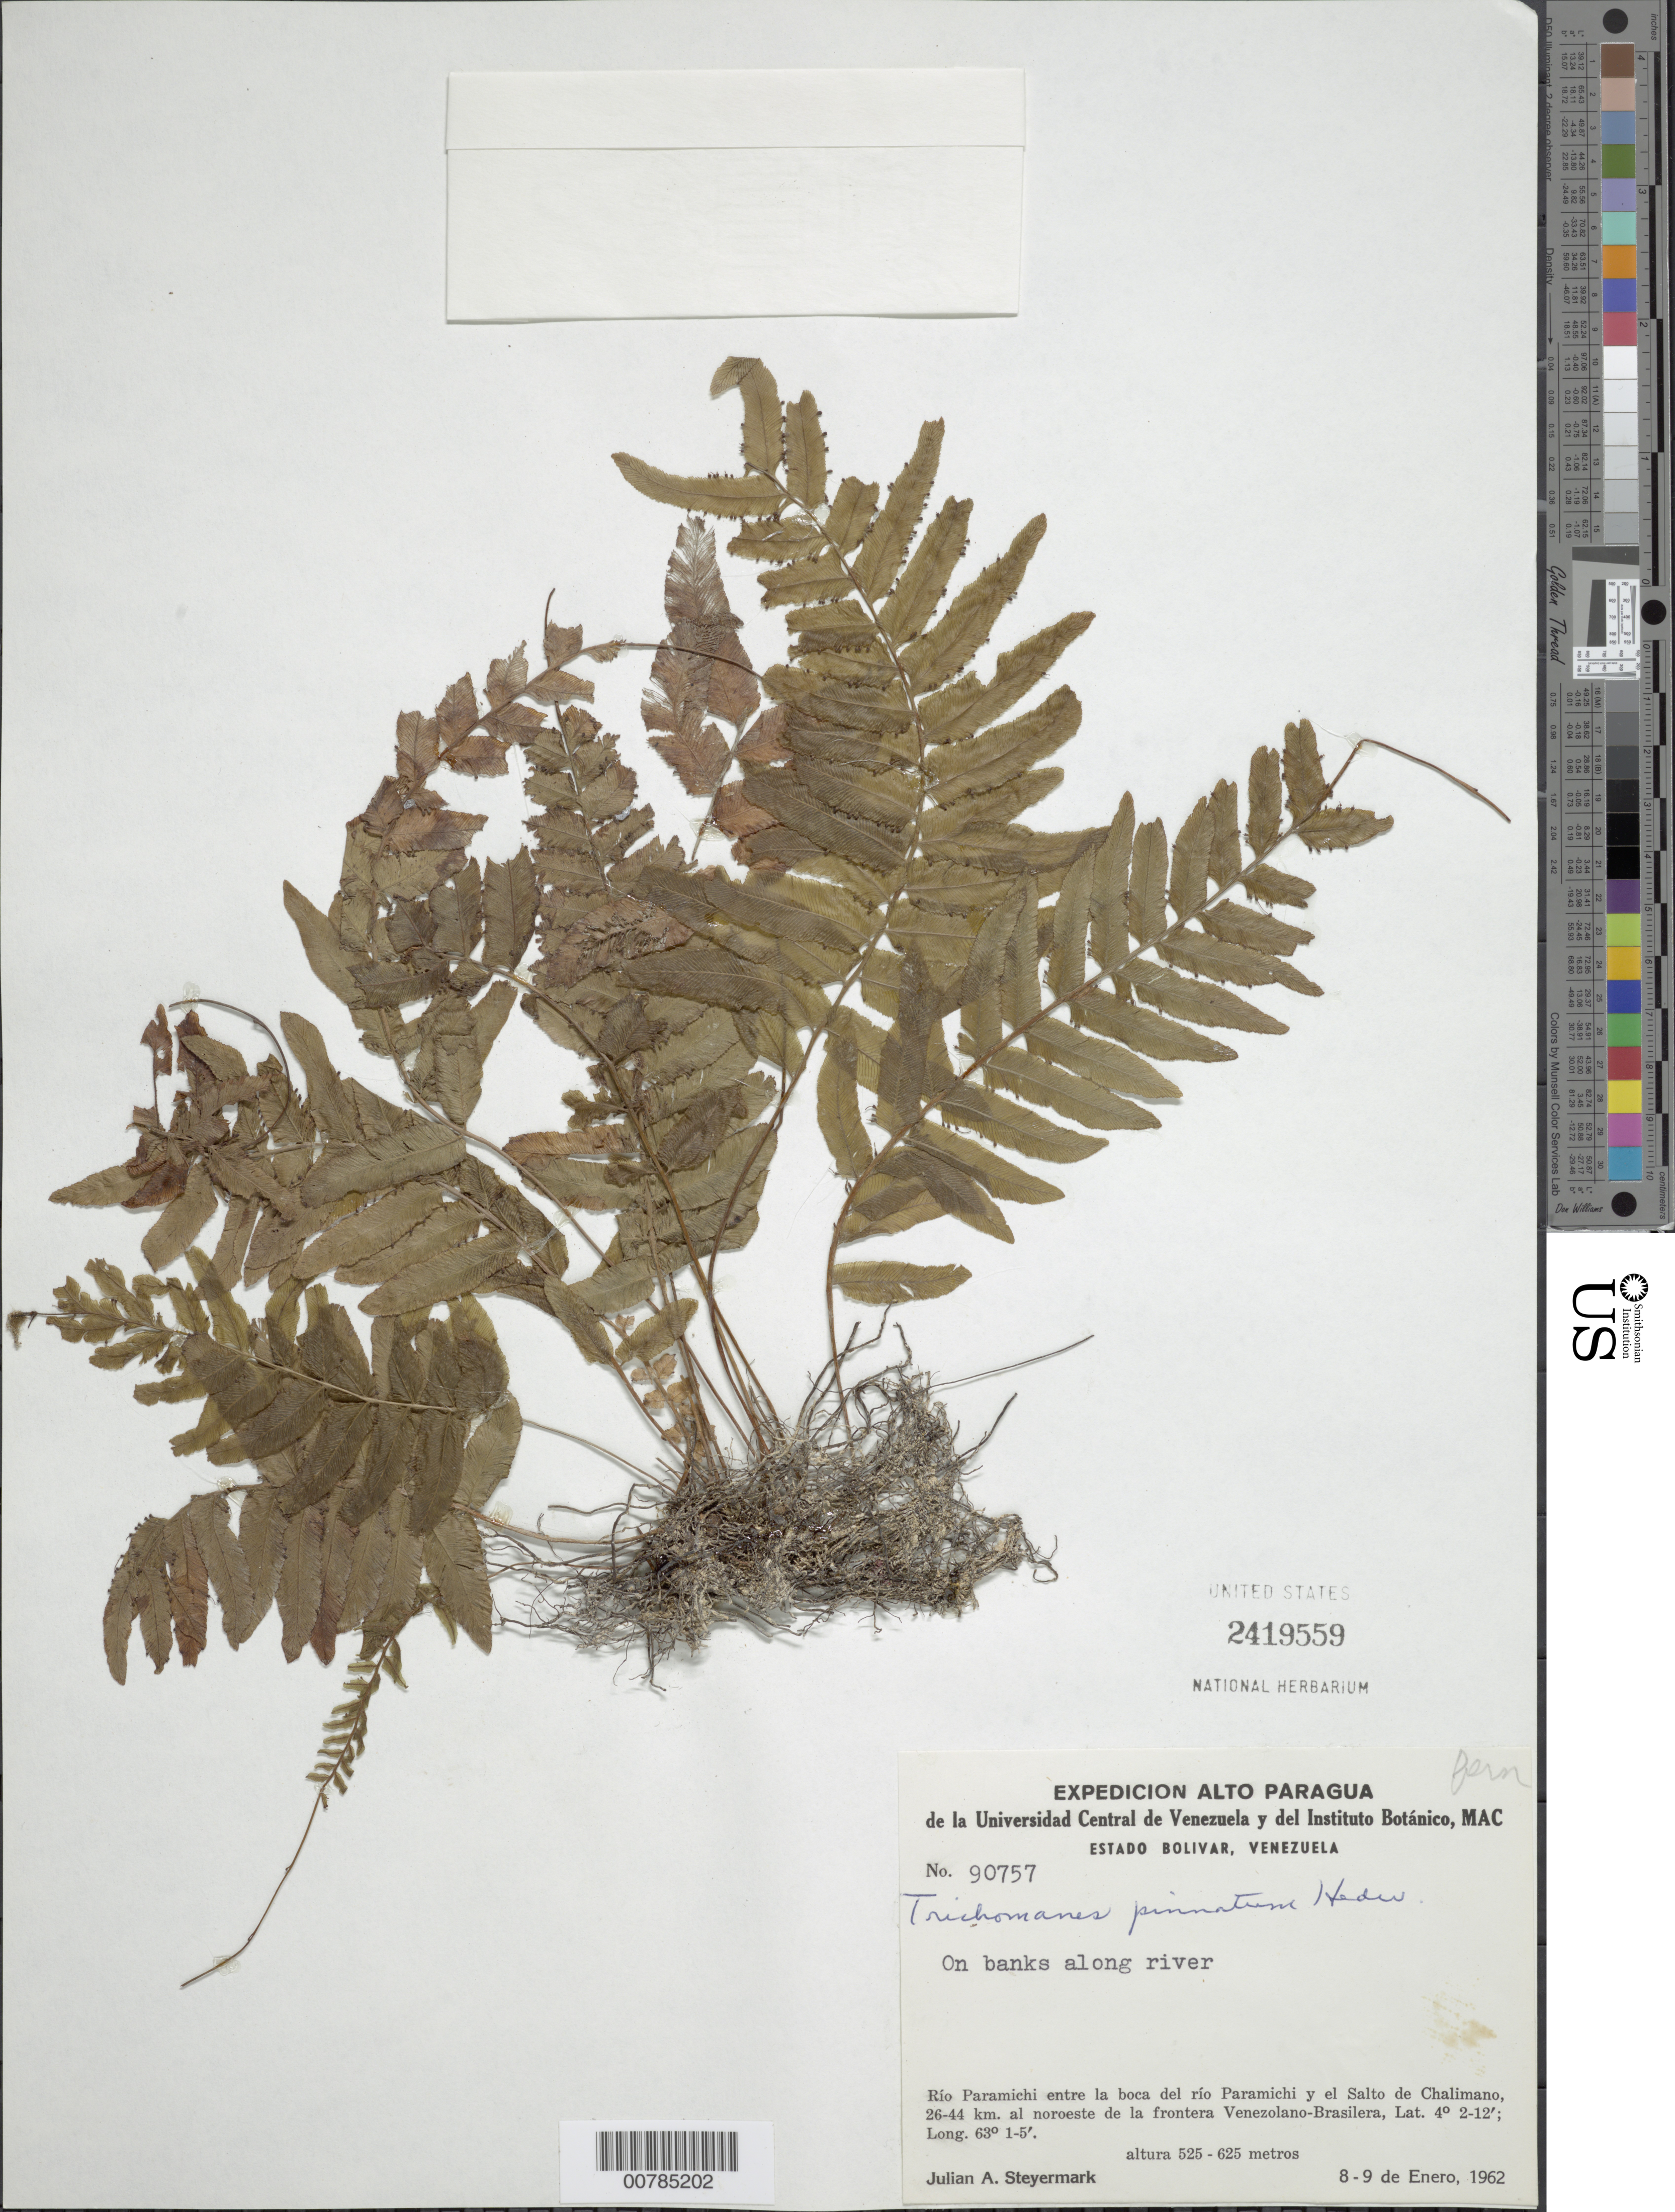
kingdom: Plantae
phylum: Tracheophyta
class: Polypodiopsida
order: Hymenophyllales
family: Hymenophyllaceae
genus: Trichomanes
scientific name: Trichomanes pinnatum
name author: Hedw.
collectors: J. Steyermark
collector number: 90757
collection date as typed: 8-Jan-62 to 9-Jan-62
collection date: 1962-01-08/1962-01-09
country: Venezuela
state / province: Bolívar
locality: Río Paramichi entre la boca del río Paramichi y el Salto de Chalimano, 26-44 NE de la Venezuela-Brazil border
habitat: Banks along river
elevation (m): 525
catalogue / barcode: US 2419559